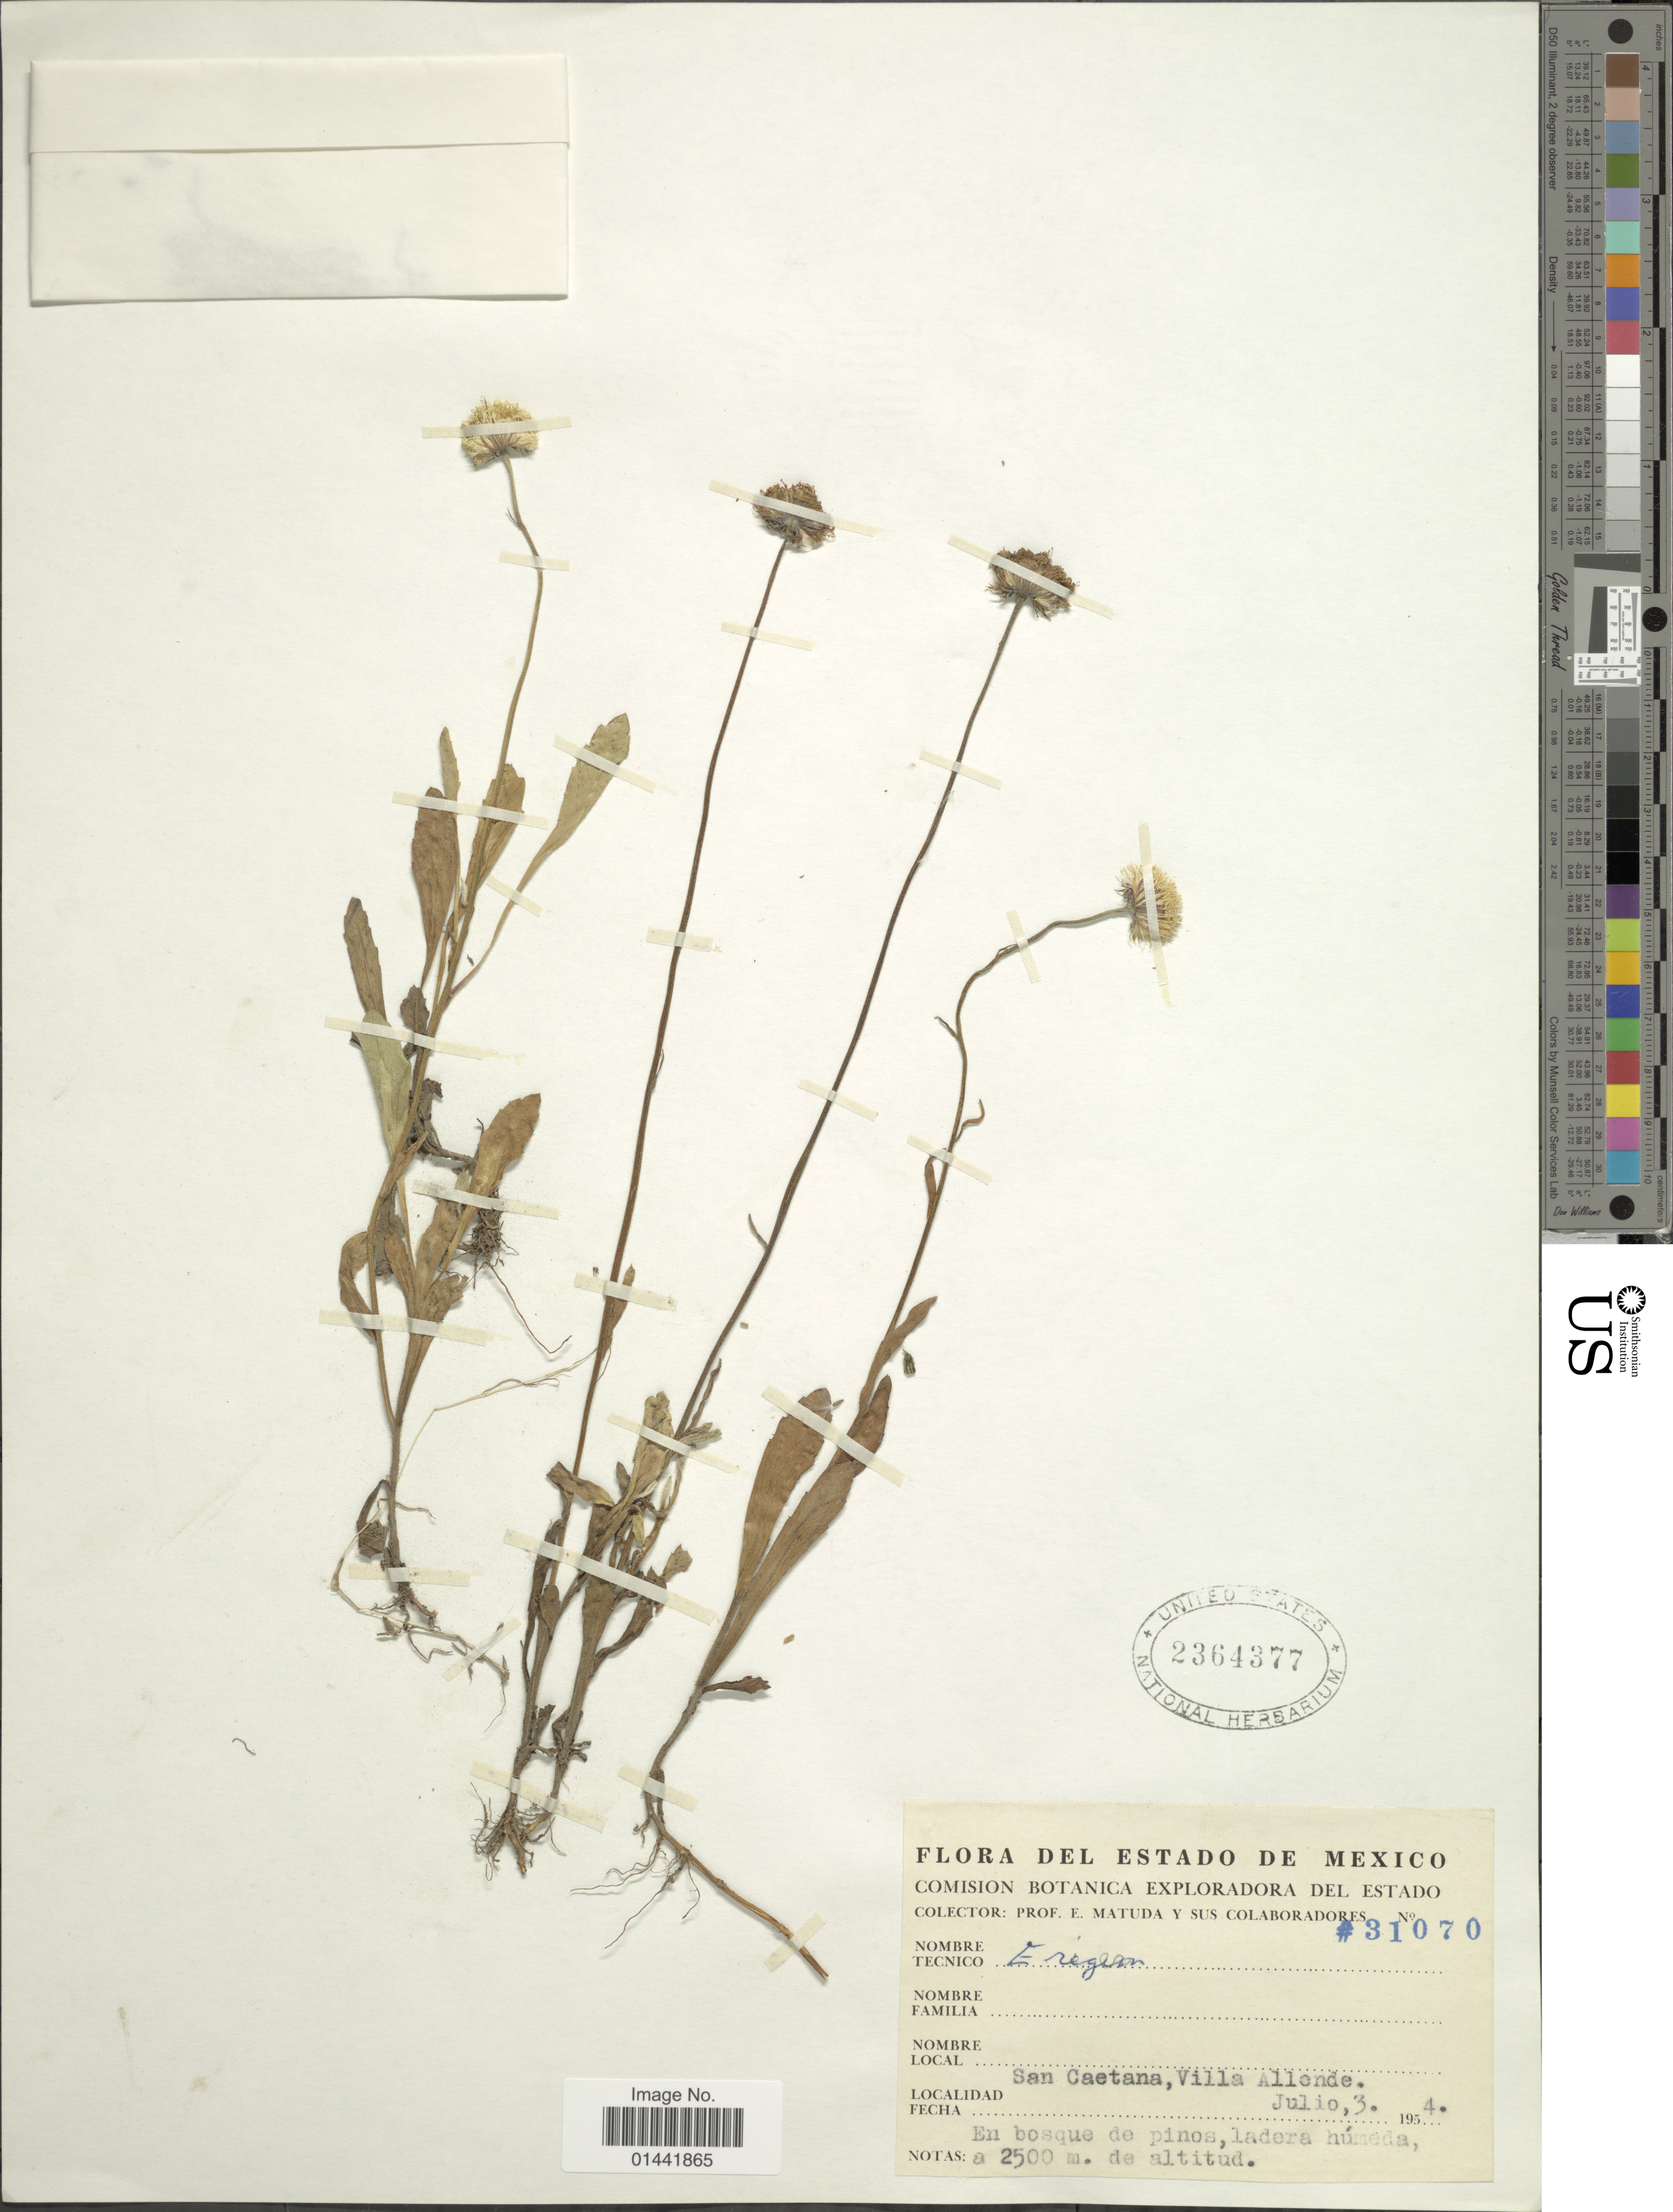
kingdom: Plantae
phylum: Tracheophyta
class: Magnoliopsida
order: Asterales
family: Asteraceae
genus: Erigeron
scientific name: Erigeron scaposus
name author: DC.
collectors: E. Matuda & et al.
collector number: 31070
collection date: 1954-07-03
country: Mexico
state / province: México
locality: San Caetana, Villa Allende, en bosque de pinos, ladera húmeda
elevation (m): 2500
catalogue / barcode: US 2364377